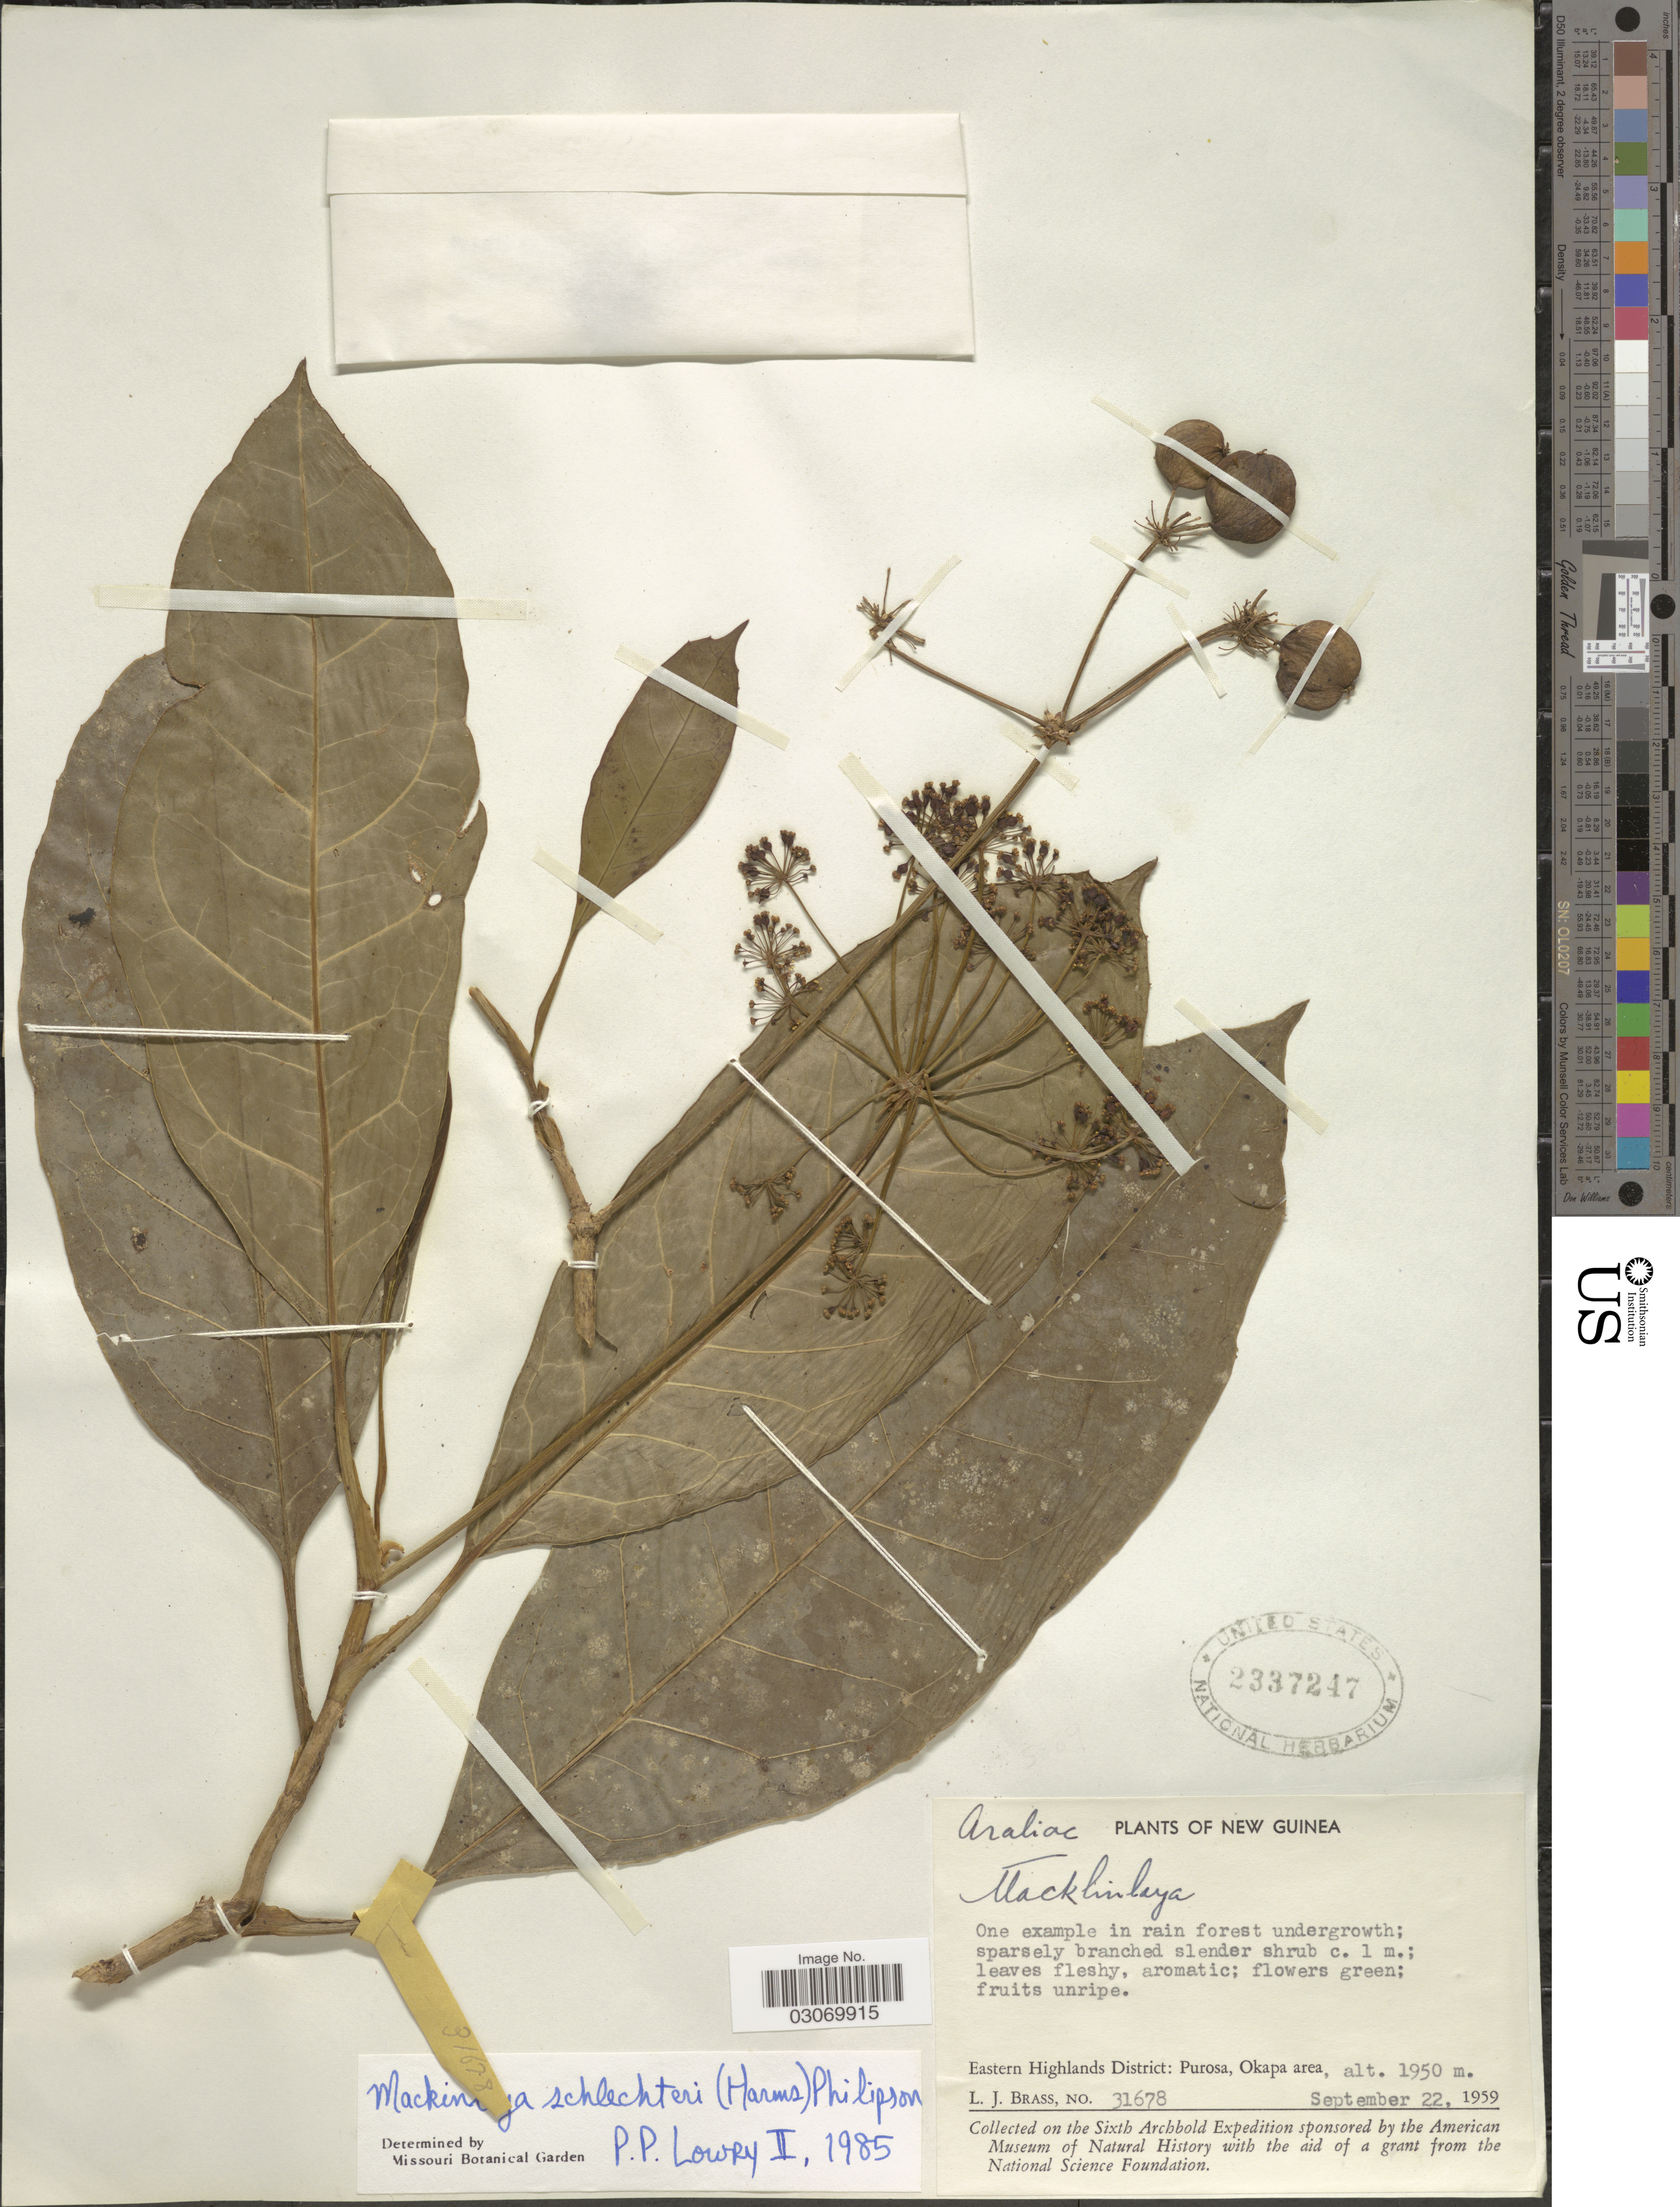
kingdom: Plantae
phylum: Tracheophyta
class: Magnoliopsida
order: Apiales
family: Apiaceae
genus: Mackinlaya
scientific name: Mackinlaya schlechteri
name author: (Meisn.) Philipson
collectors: L. J. Brass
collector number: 31678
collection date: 1959-09-22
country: Papua New Guinea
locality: New Guinea, Eastern Highlands District: Purosa, Okapa area.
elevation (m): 1950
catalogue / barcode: US 2337247